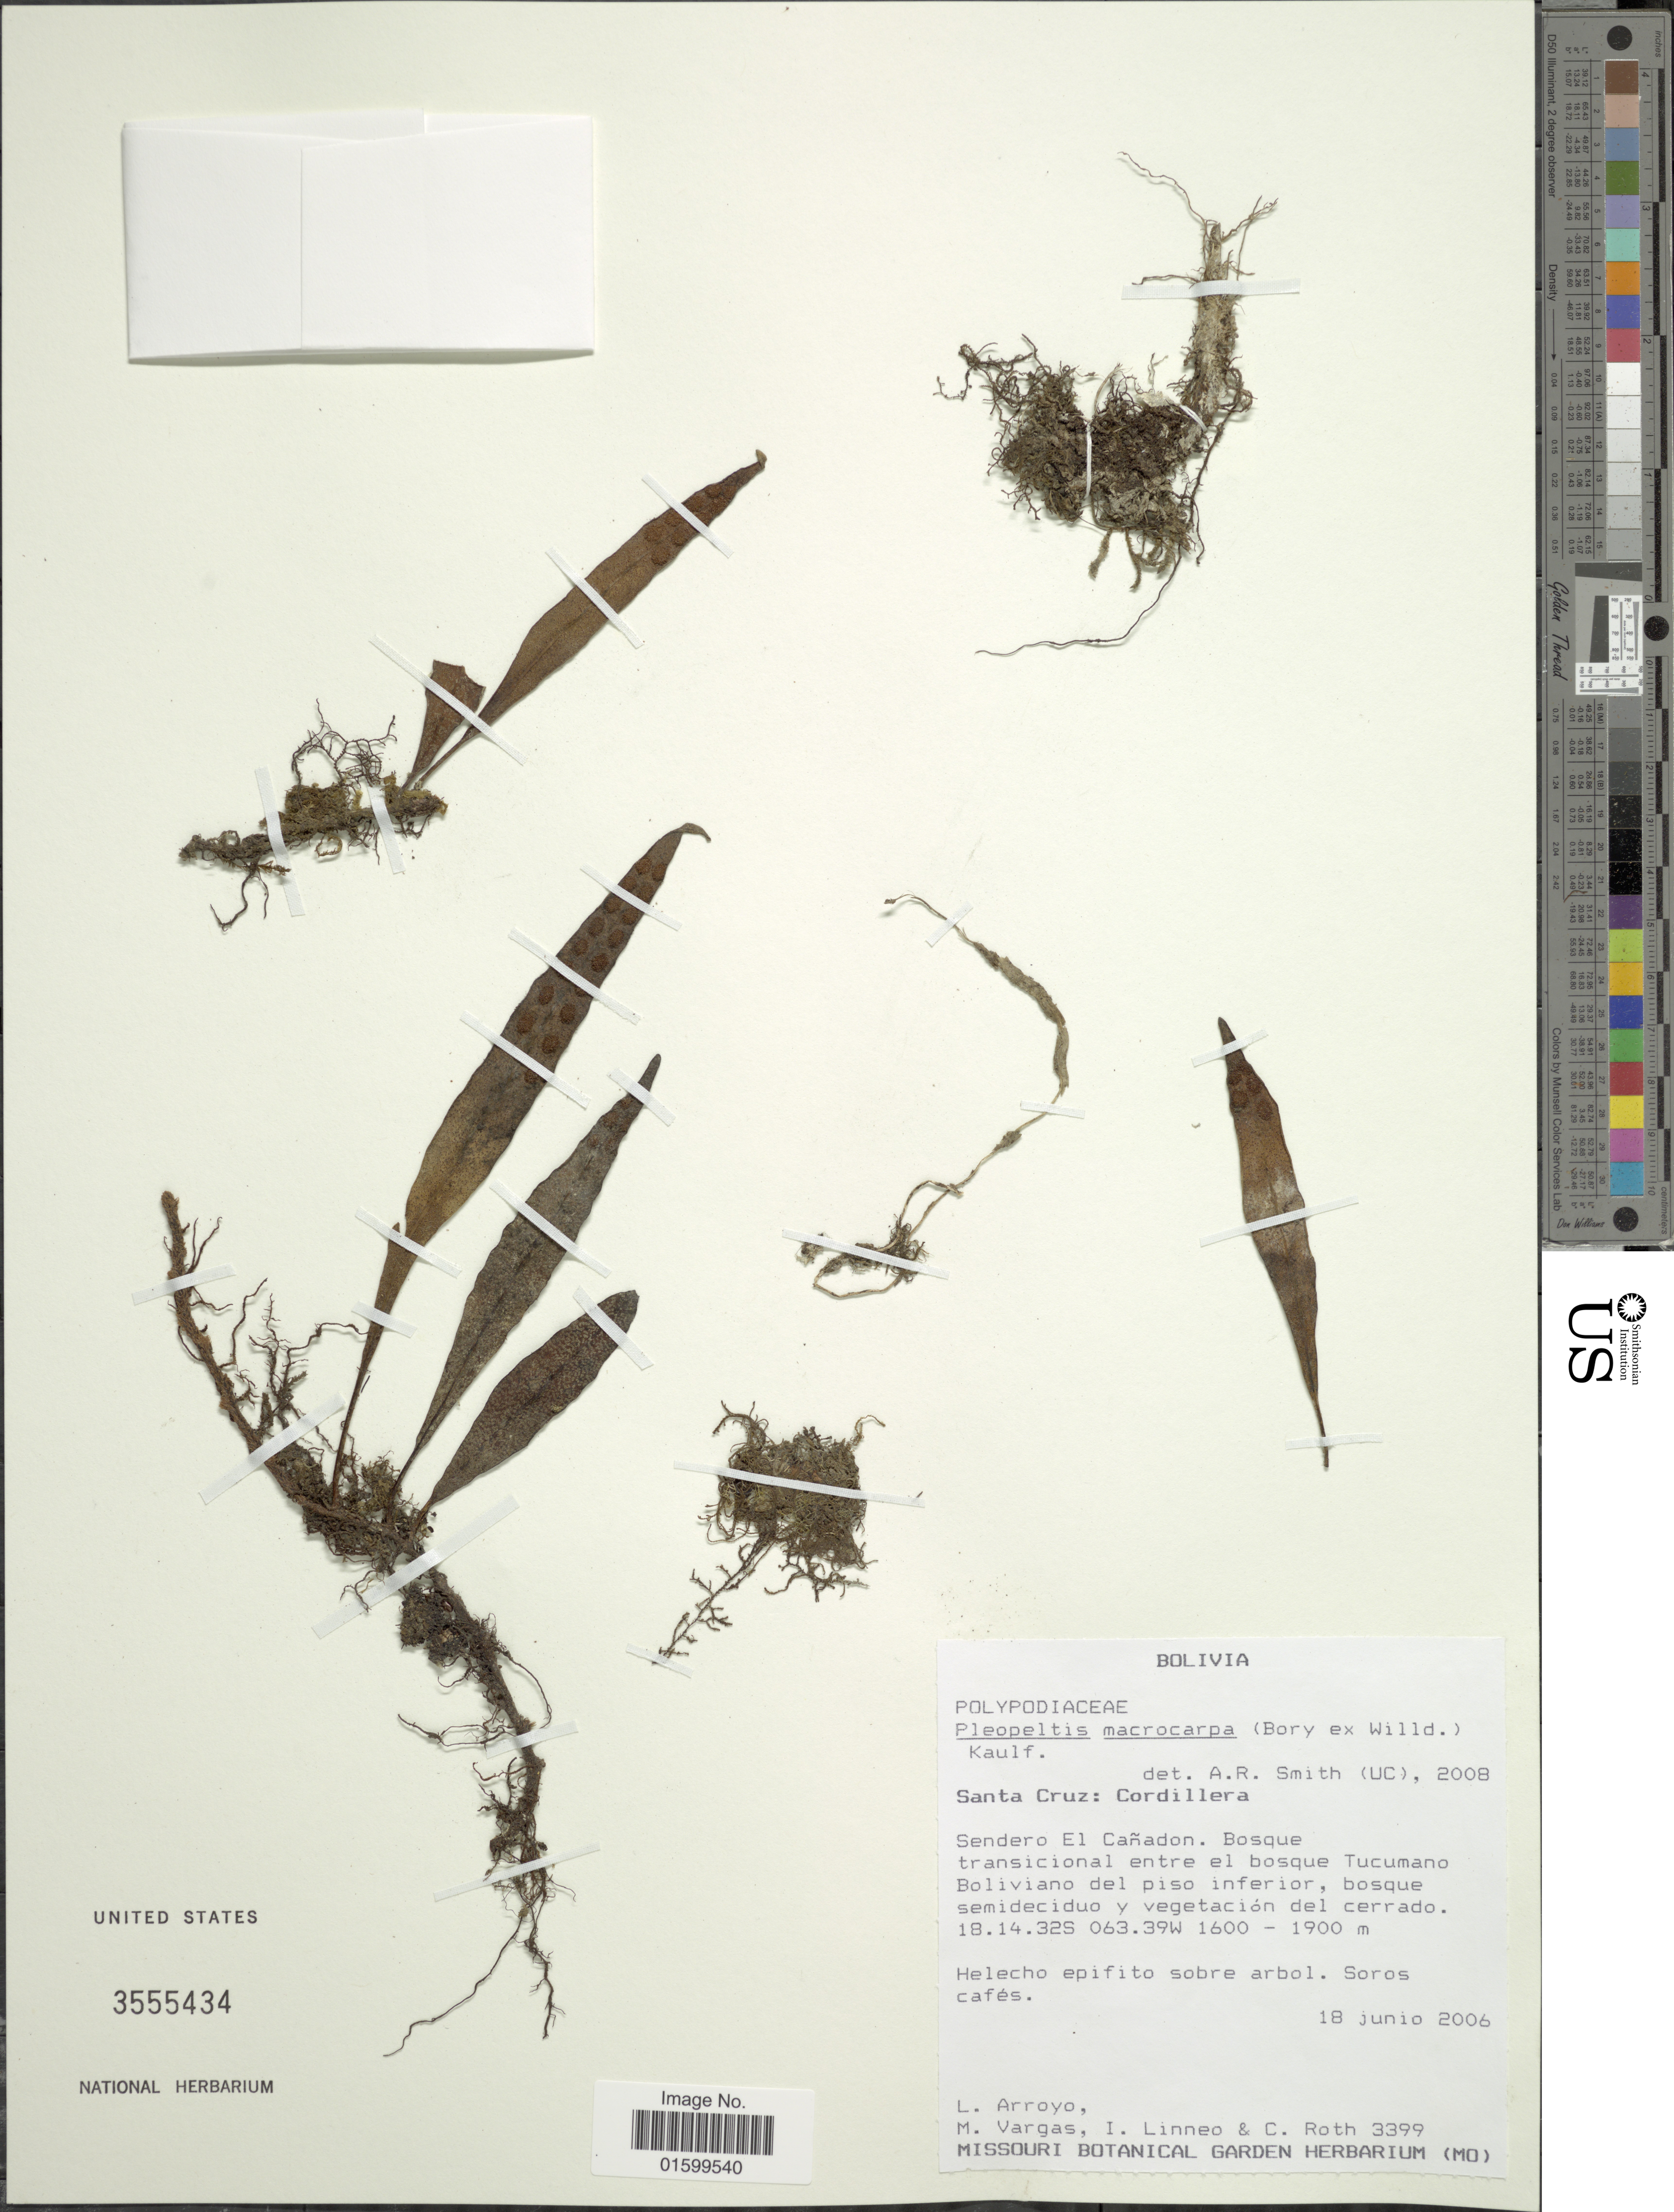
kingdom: Plantae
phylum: Tracheophyta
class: Polypodiopsida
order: Polypodiales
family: Polypodiaceae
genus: Pleopeltis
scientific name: Pleopeltis macrocarpa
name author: (Bory ex Willd.) Kaulf.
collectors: L. Arroyo, M. Vargas, I. Linneo & C. Roth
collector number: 3399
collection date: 2006-06-18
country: Bolivia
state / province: Santa Cruz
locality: Santa Cruz, Cordillera, Sendero El Canadon, Bosque transicional entre el bosque Tucumano Boliviano del piso enferior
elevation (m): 1600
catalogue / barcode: US 3555434